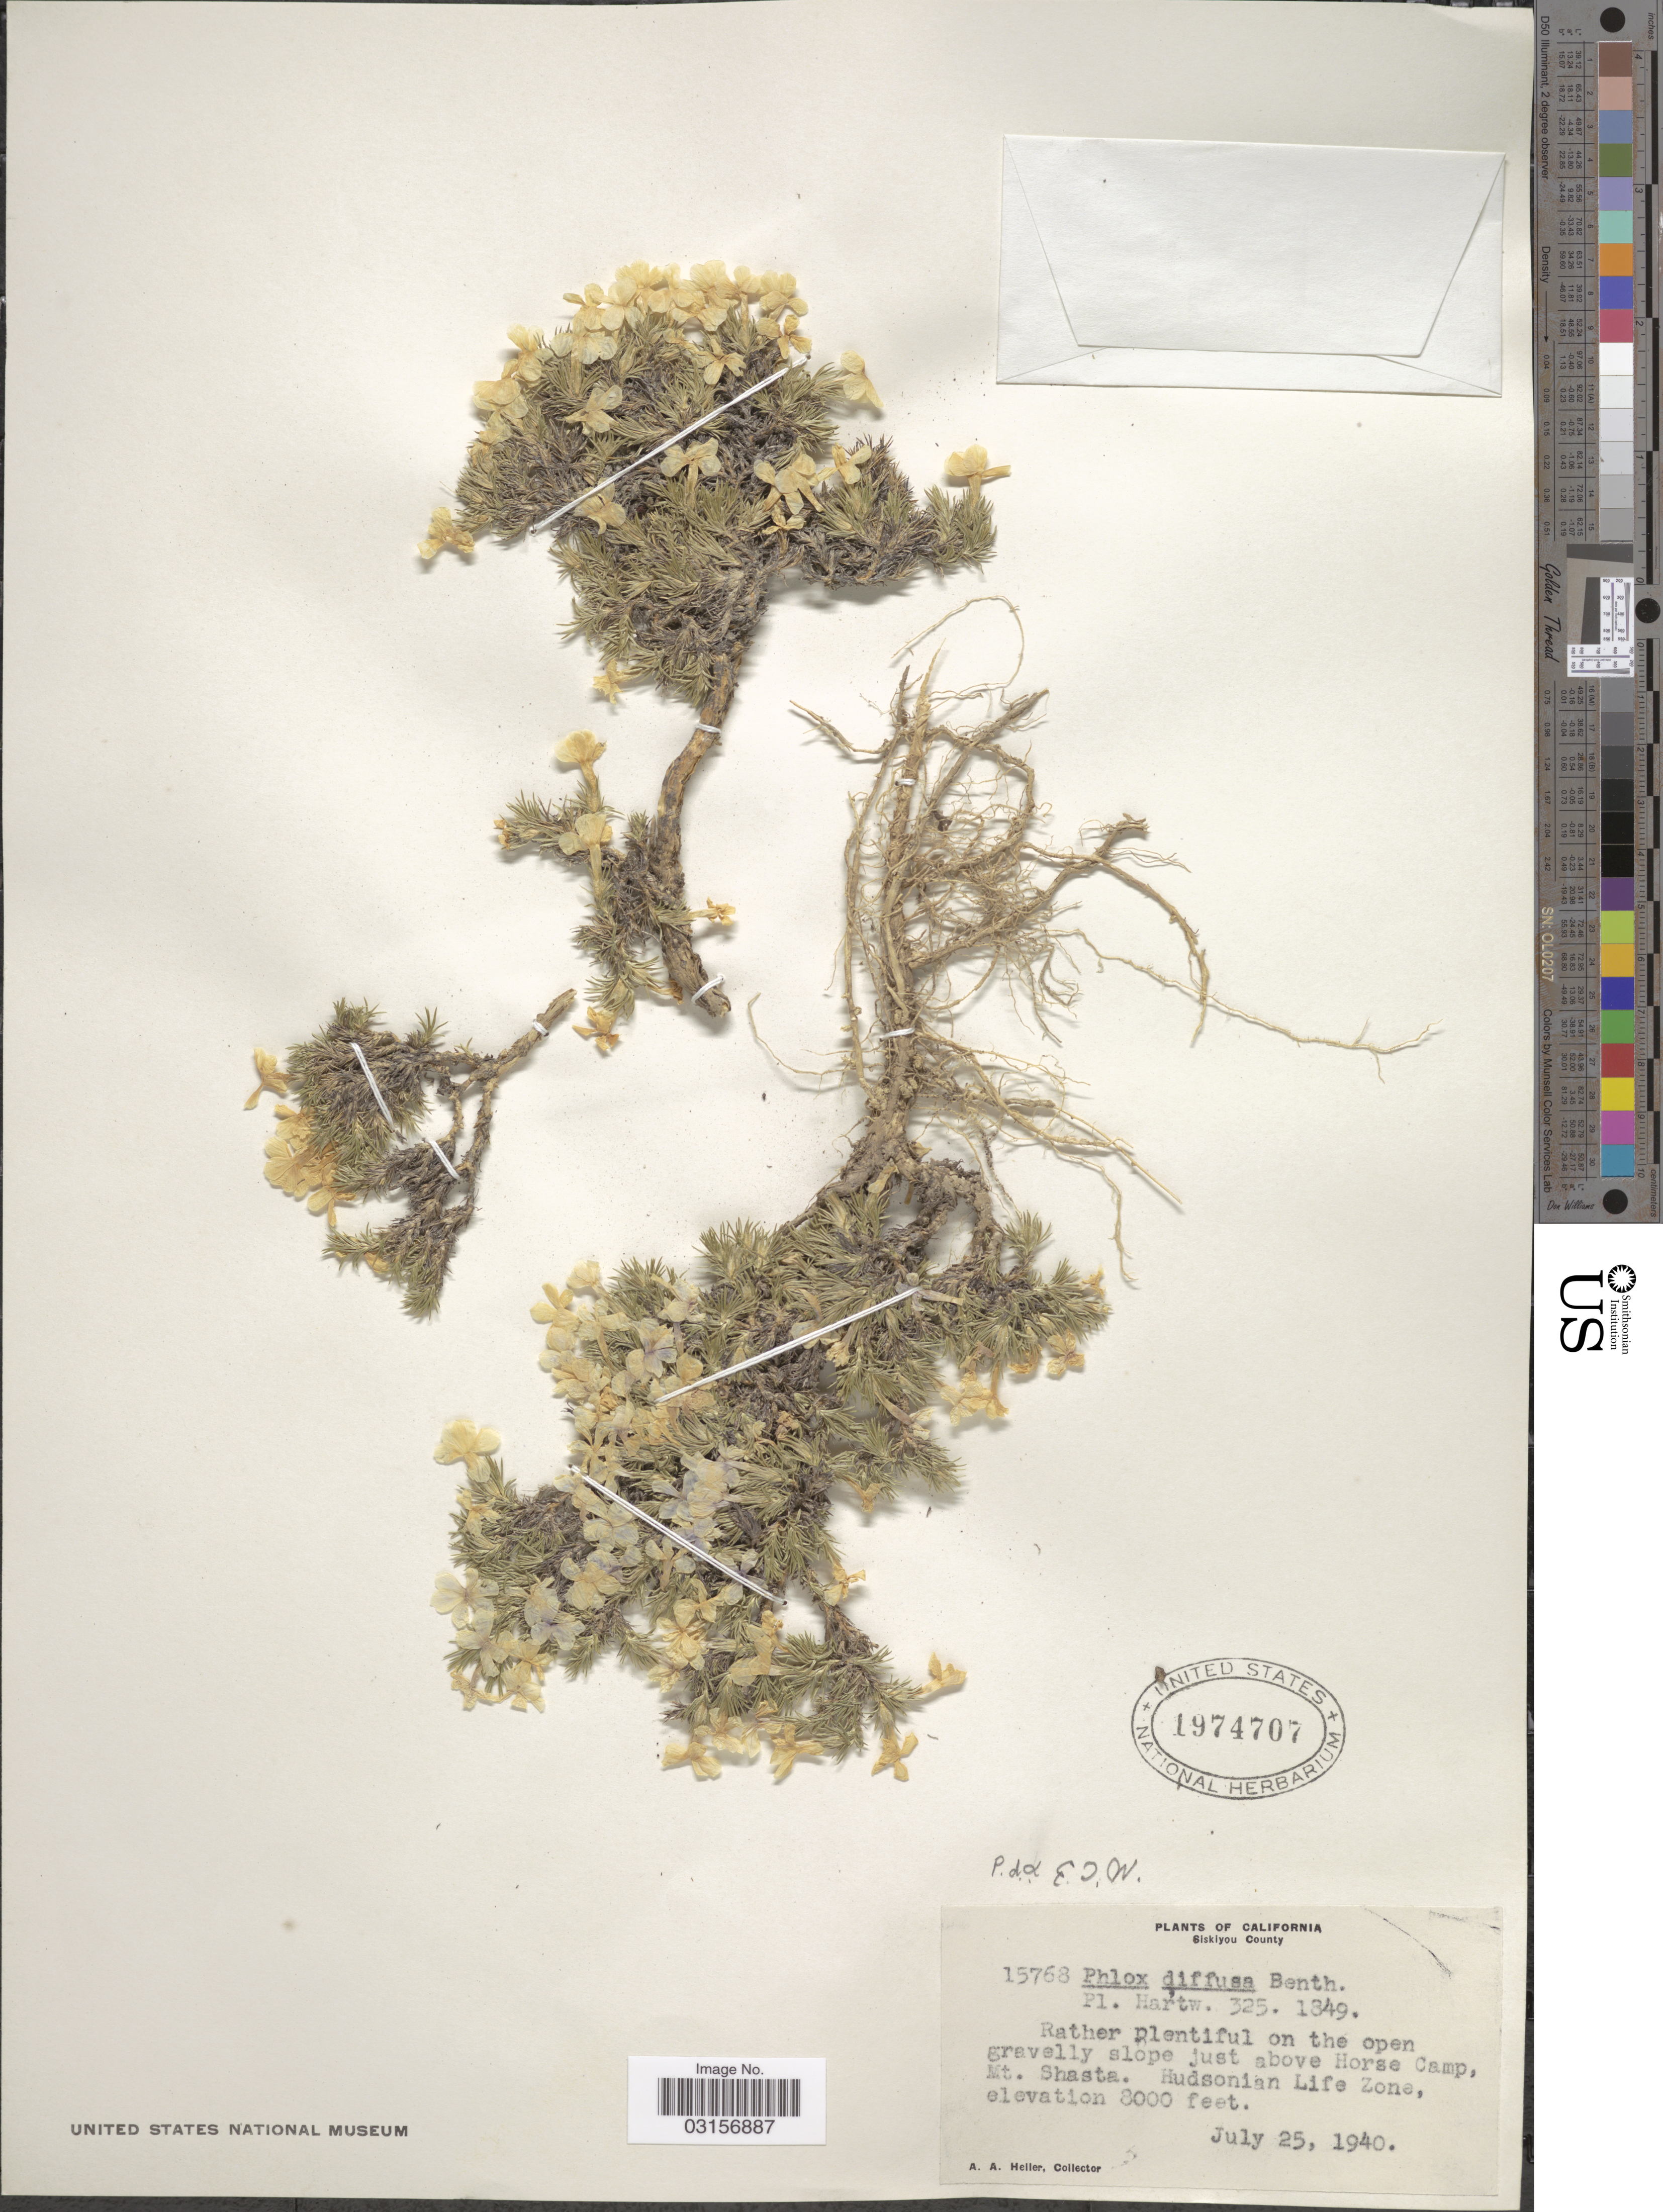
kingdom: Plantae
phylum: Tracheophyta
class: Magnoliopsida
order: Ericales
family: Polemoniaceae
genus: Phlox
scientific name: Phlox diffusa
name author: Benth.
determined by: Mayfield, M. H.; Ferguson, C. J.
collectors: A. A. Heller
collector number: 15768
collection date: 1940-07-25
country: United States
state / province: California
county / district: Siskiyou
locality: Siskiyou County, Rather plentiful on the open gravelly slope just above Horse Camp, Mt. Shasta. Hudsonia Life Zone.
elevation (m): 2438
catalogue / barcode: US 1974707